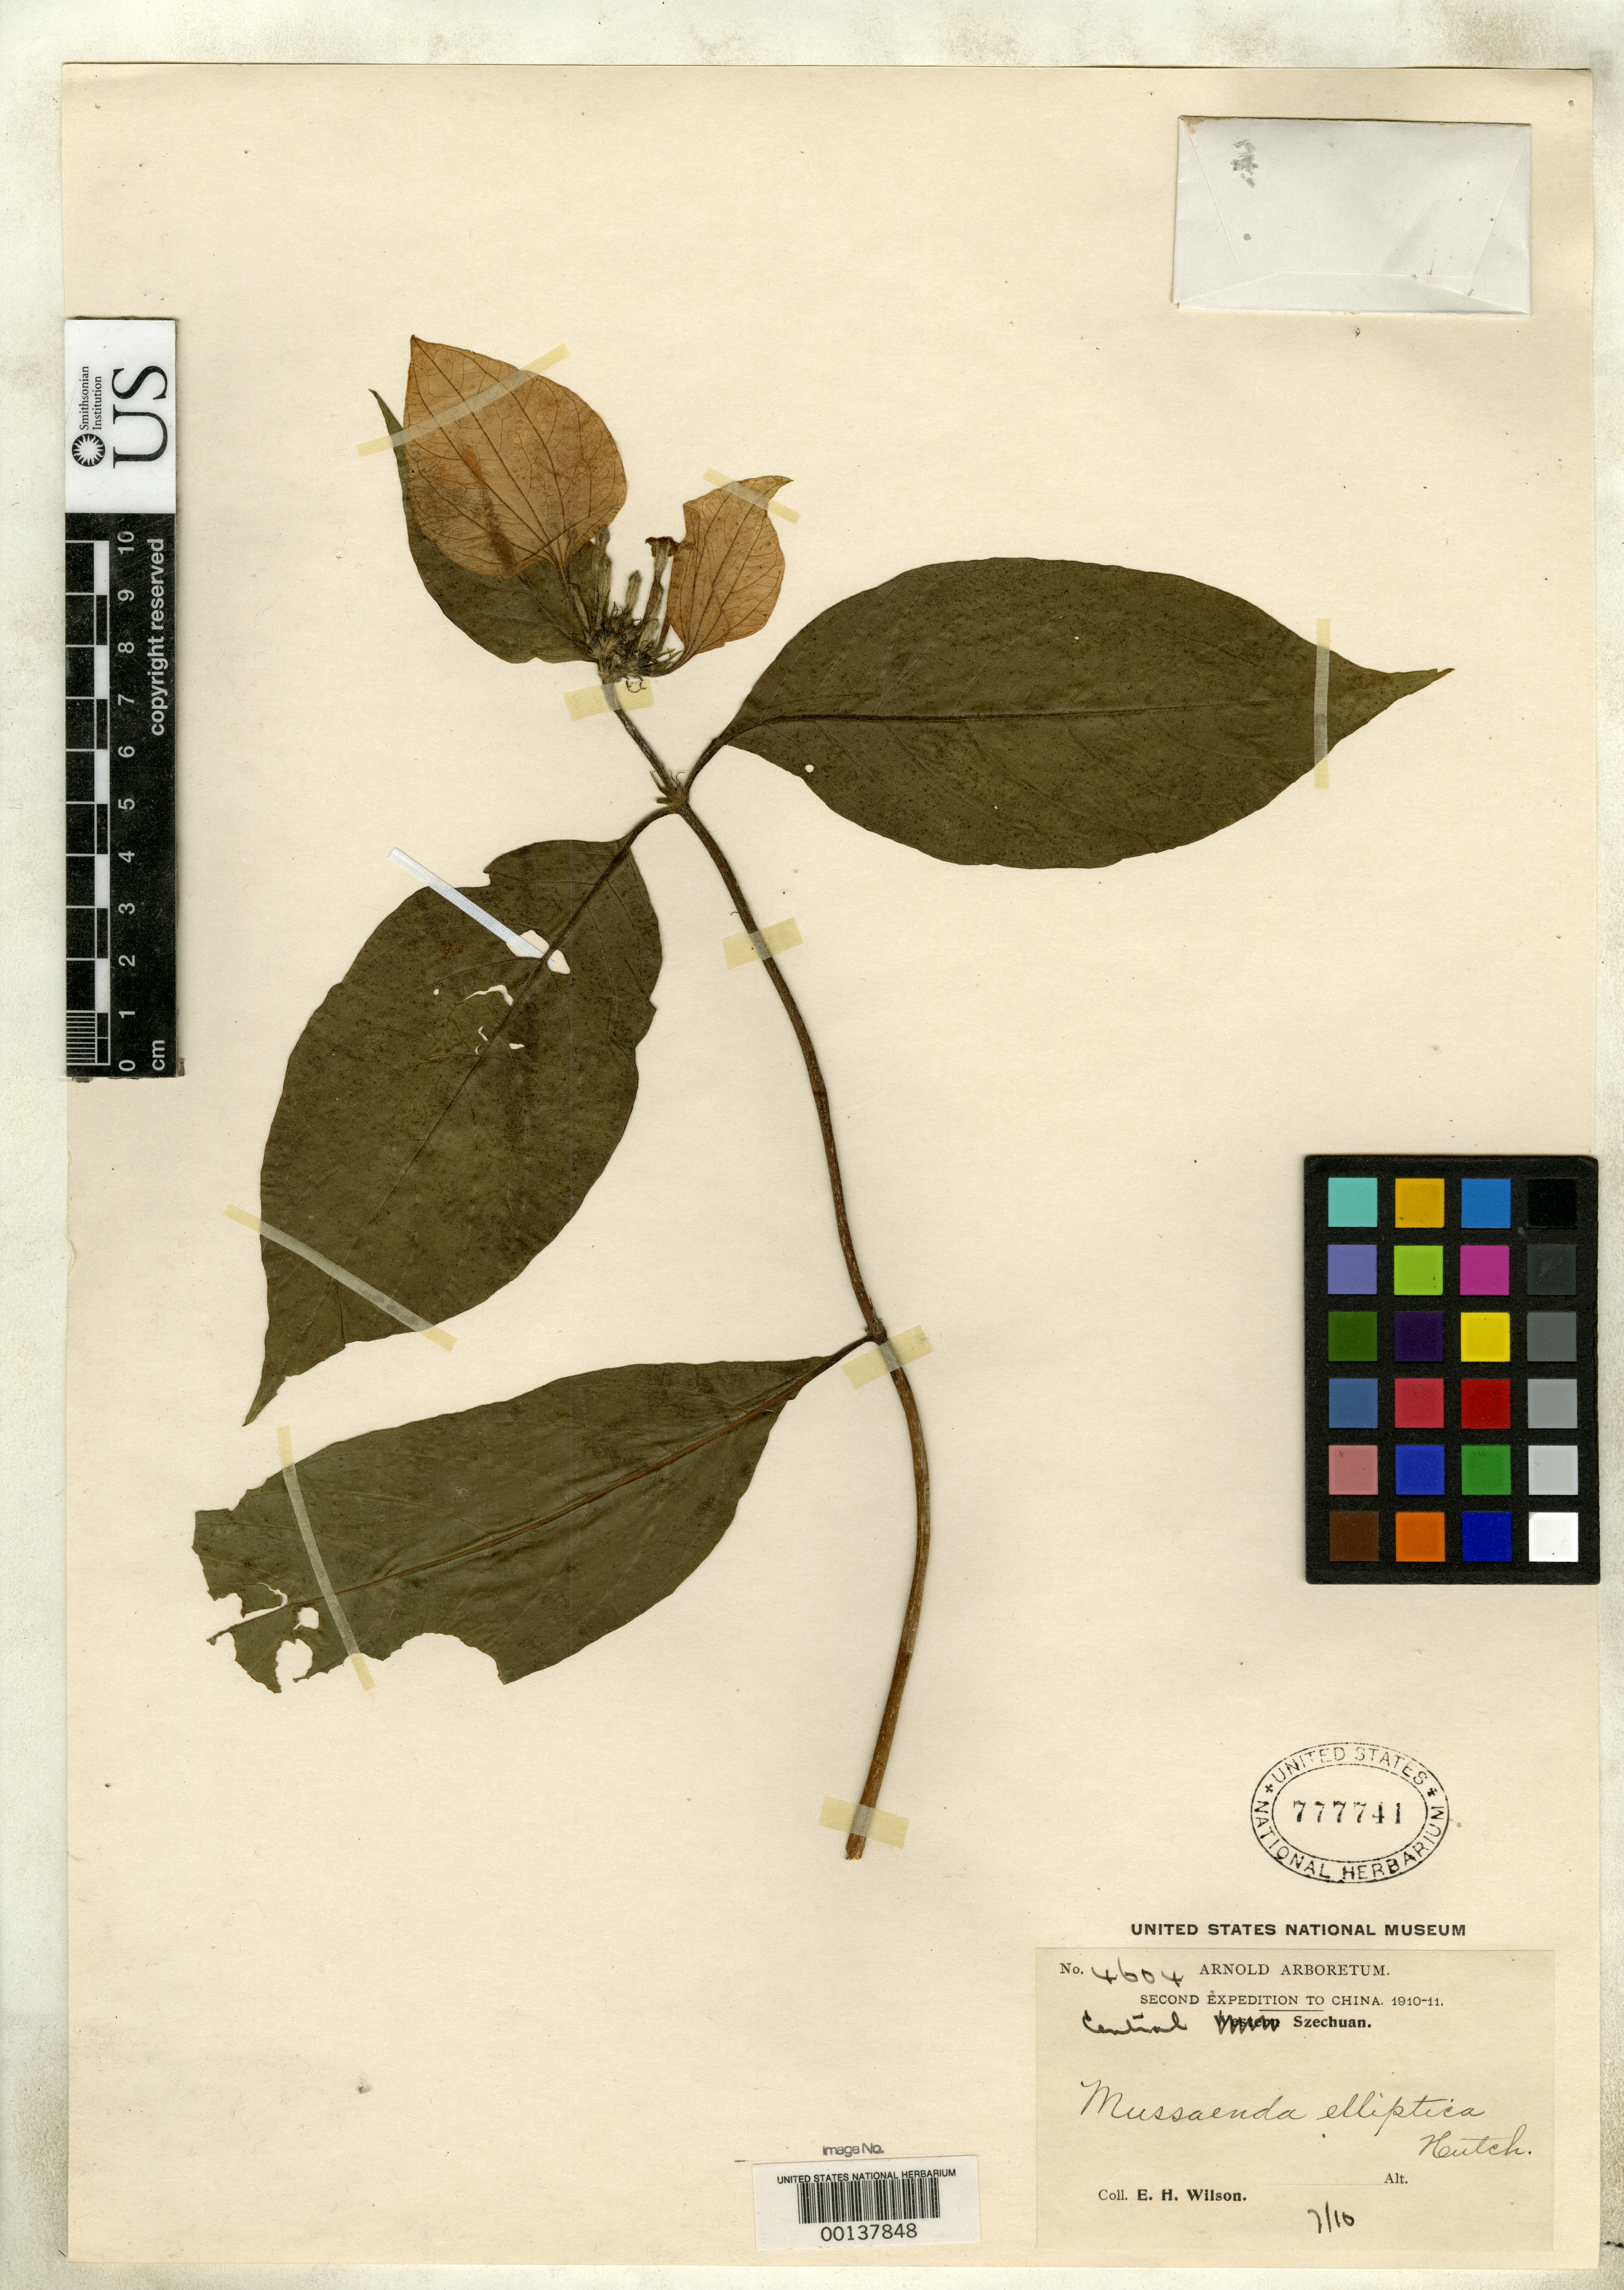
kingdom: Plantae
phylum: Tracheophyta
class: Magnoliopsida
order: Gentianales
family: Rubiaceae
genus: Mussaenda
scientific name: Mussaenda elliptica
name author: Hutch. in Sarg.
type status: Isotype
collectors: E. H. Wilson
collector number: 4604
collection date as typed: Jul 1910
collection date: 1910-07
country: China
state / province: Sichuan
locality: Szechwan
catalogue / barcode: US 777741